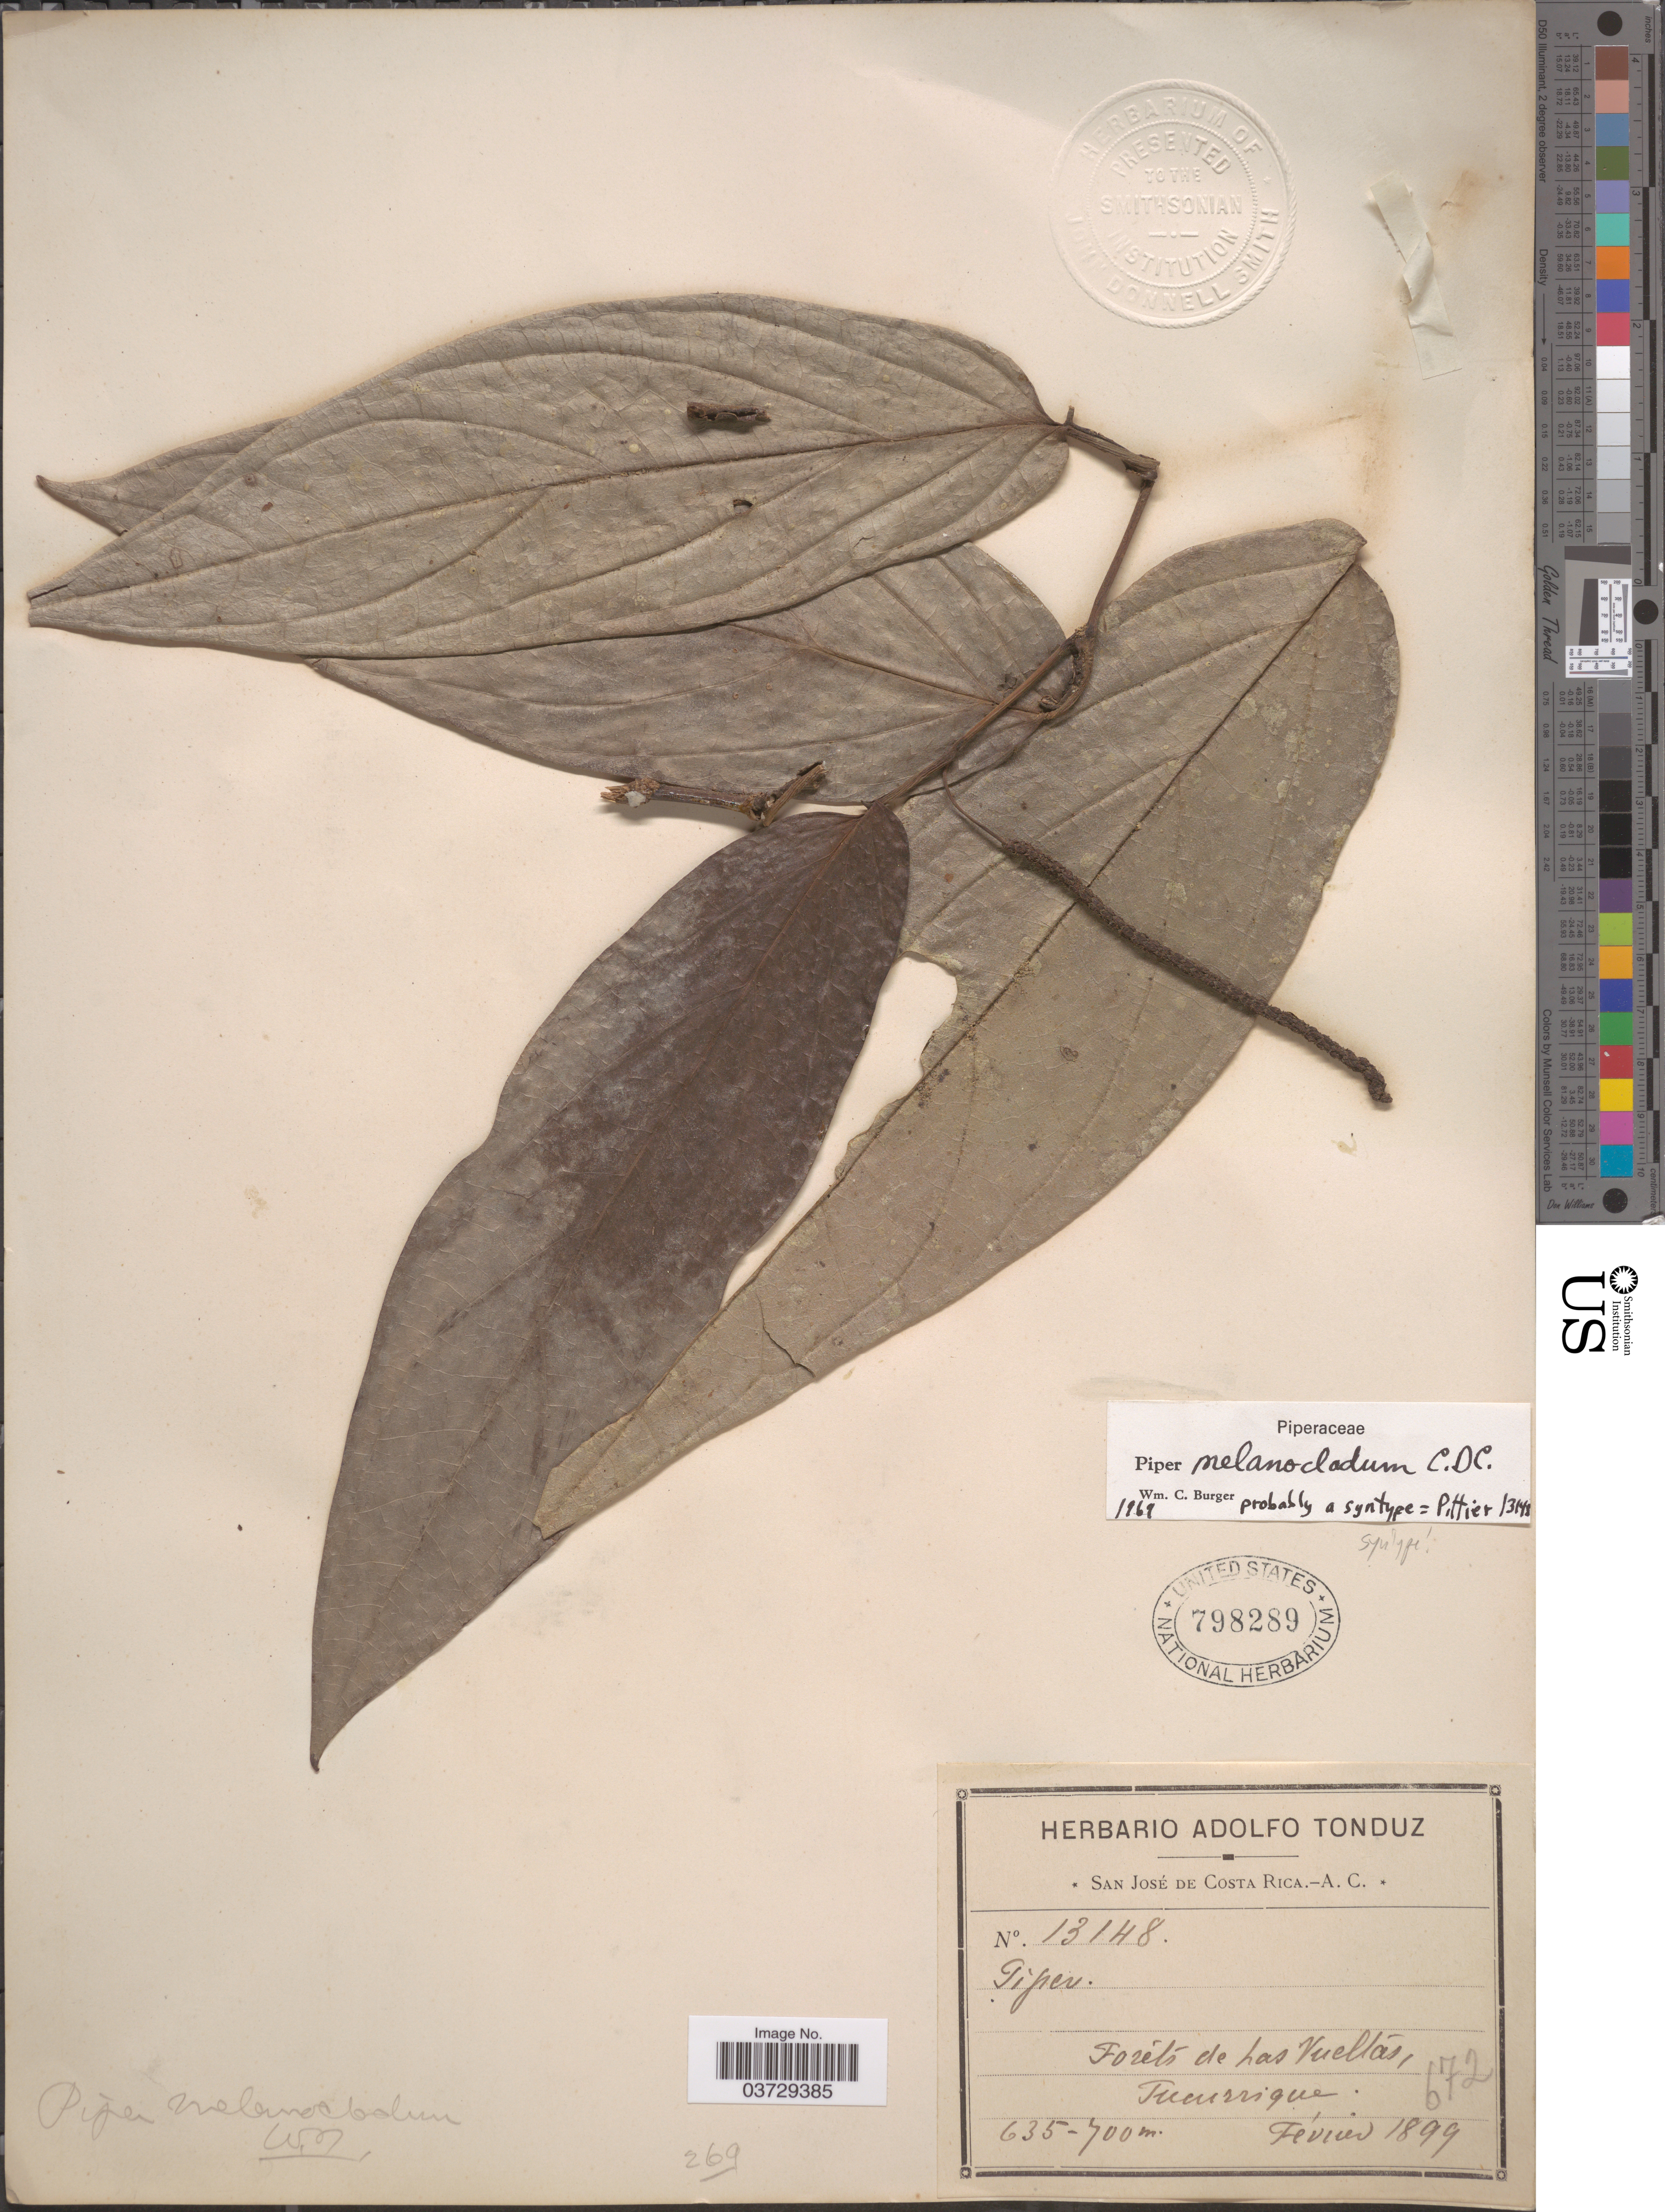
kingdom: Plantae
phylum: Tracheophyta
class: Magnoliopsida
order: Piperales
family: Piperaceae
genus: Piper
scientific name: Piper melanocladum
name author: C. DC.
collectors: ex Herb. Adolfo Tonduz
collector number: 13148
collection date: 1899-02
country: Costa Rica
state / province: San José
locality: Forêts de Las Vuelts, Tucurrique.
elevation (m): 635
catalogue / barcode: US 798289